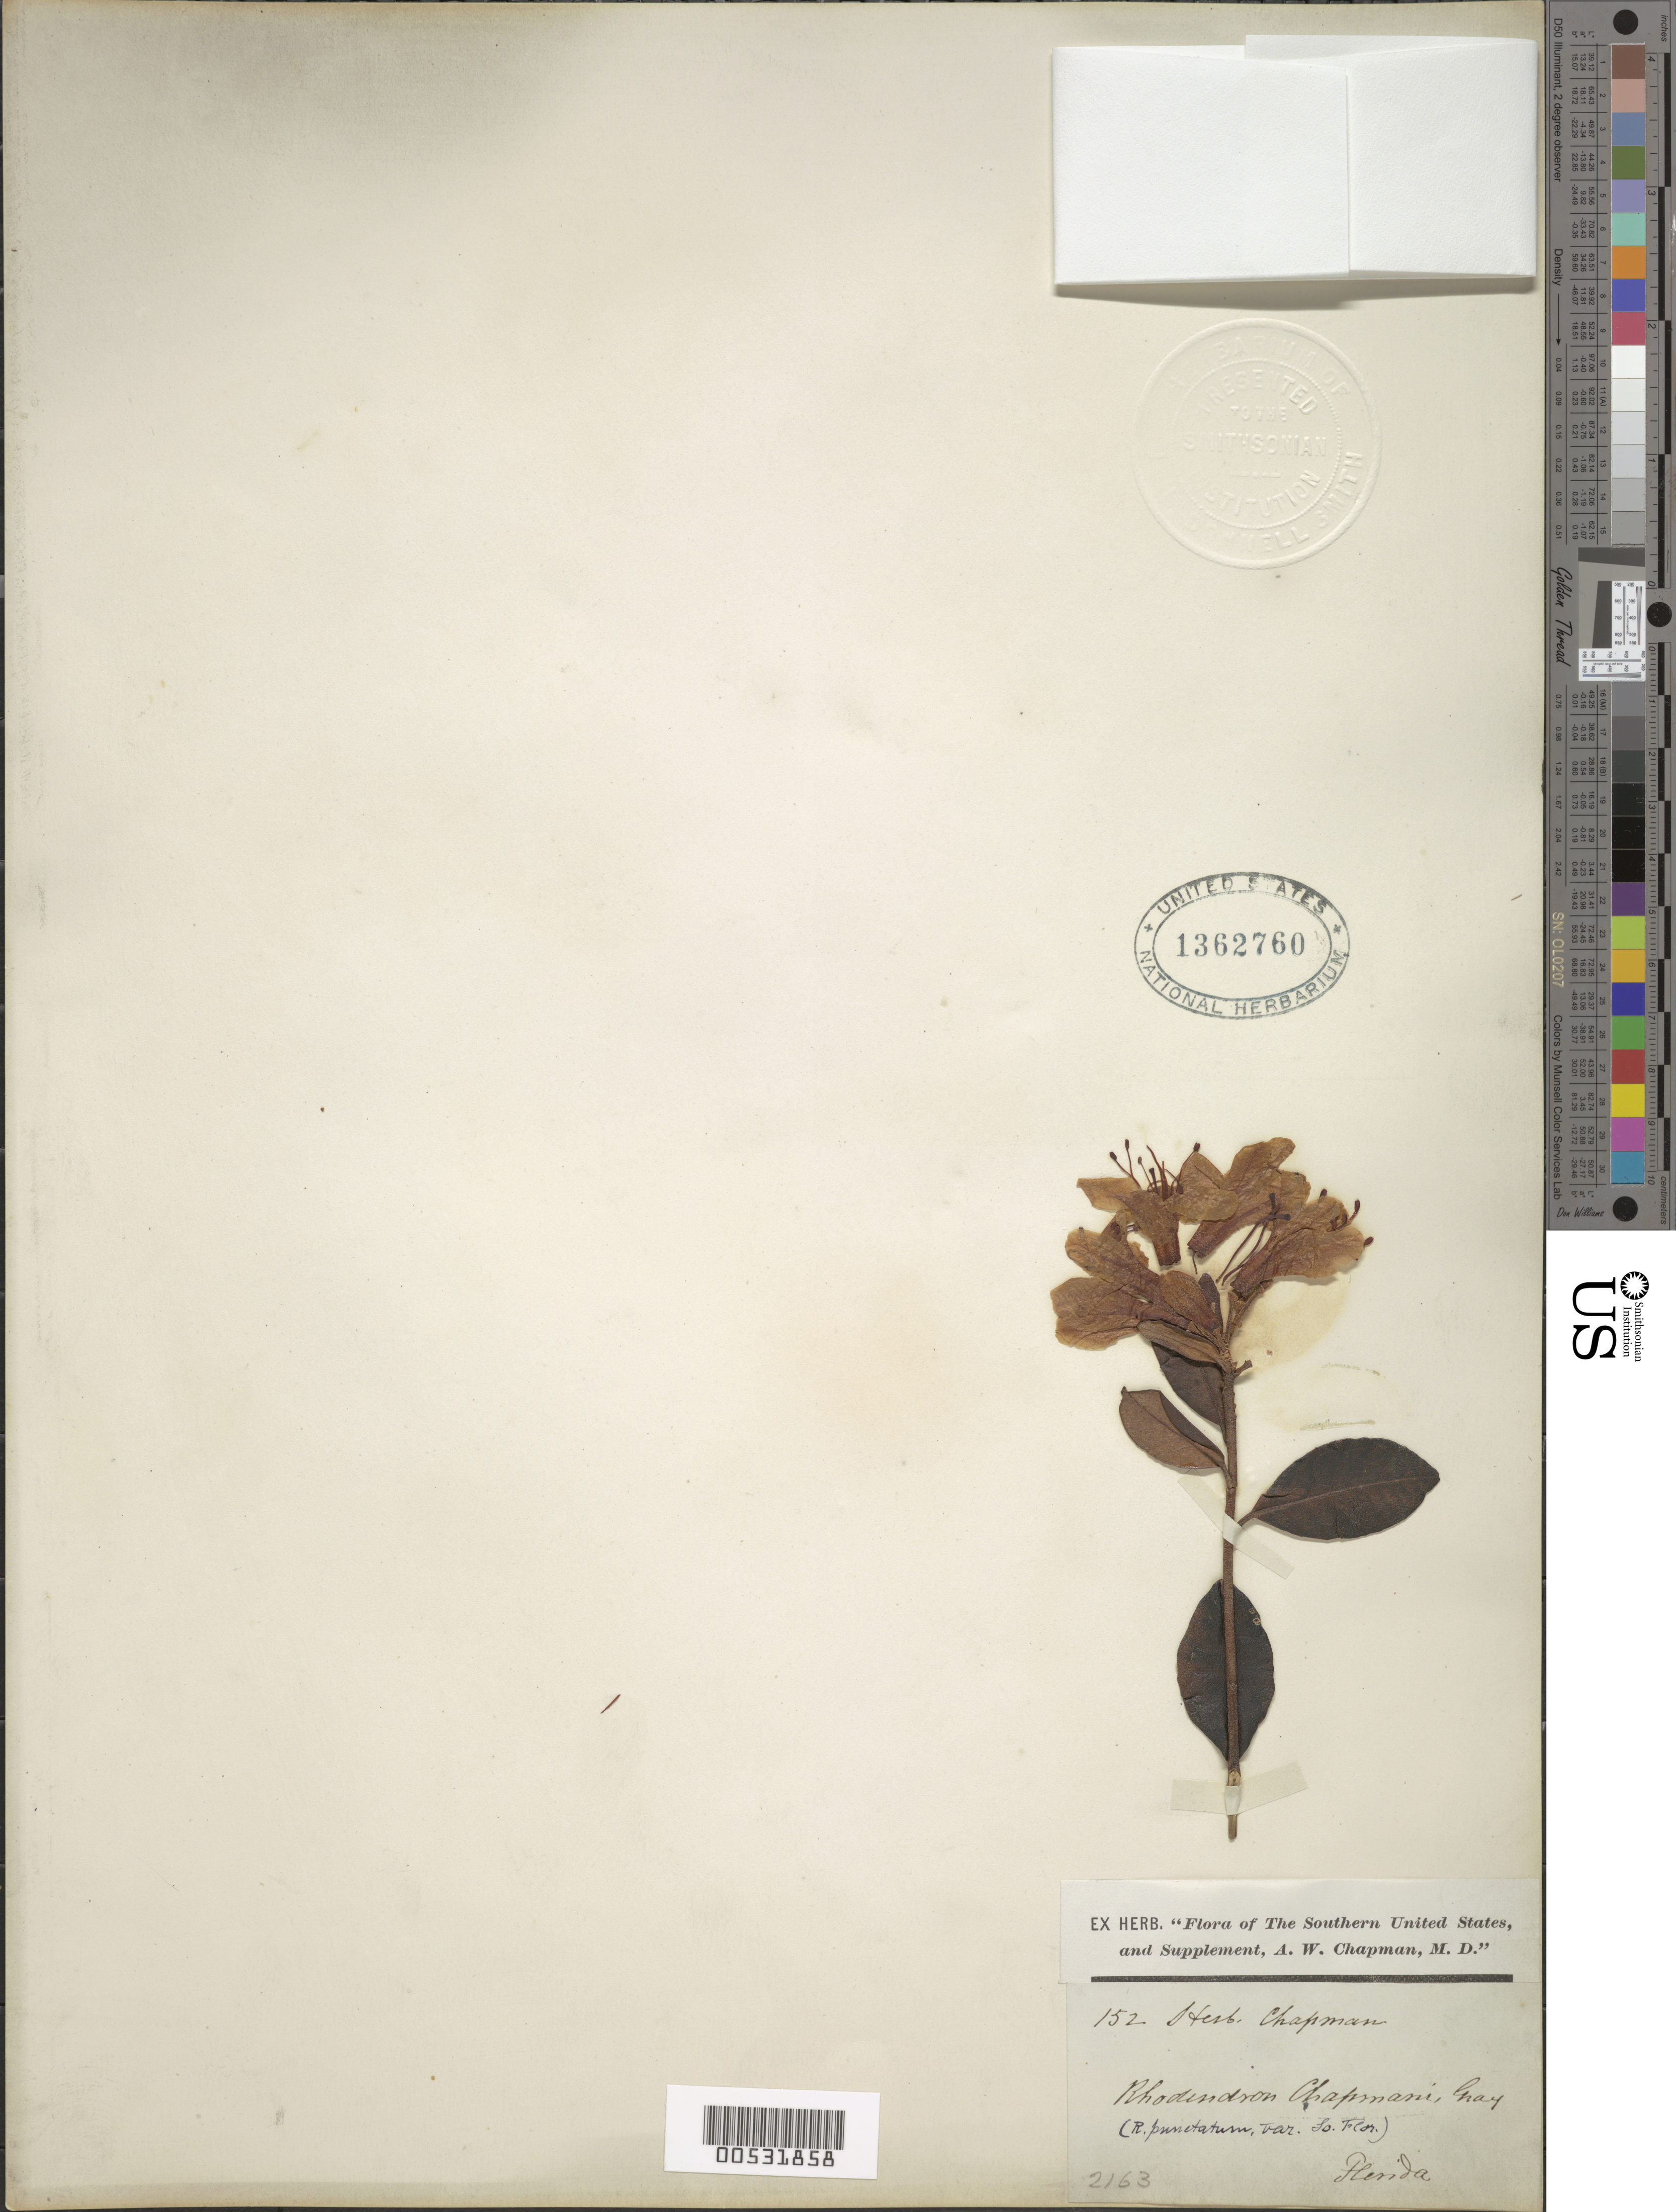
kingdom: Plantae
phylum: Tracheophyta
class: Magnoliopsida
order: Ericales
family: Ericaceae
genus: Rhododendron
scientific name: Rhododendron chapmanii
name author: A. Gray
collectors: ex herb. Chapman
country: United States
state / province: Florida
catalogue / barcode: US 1362760